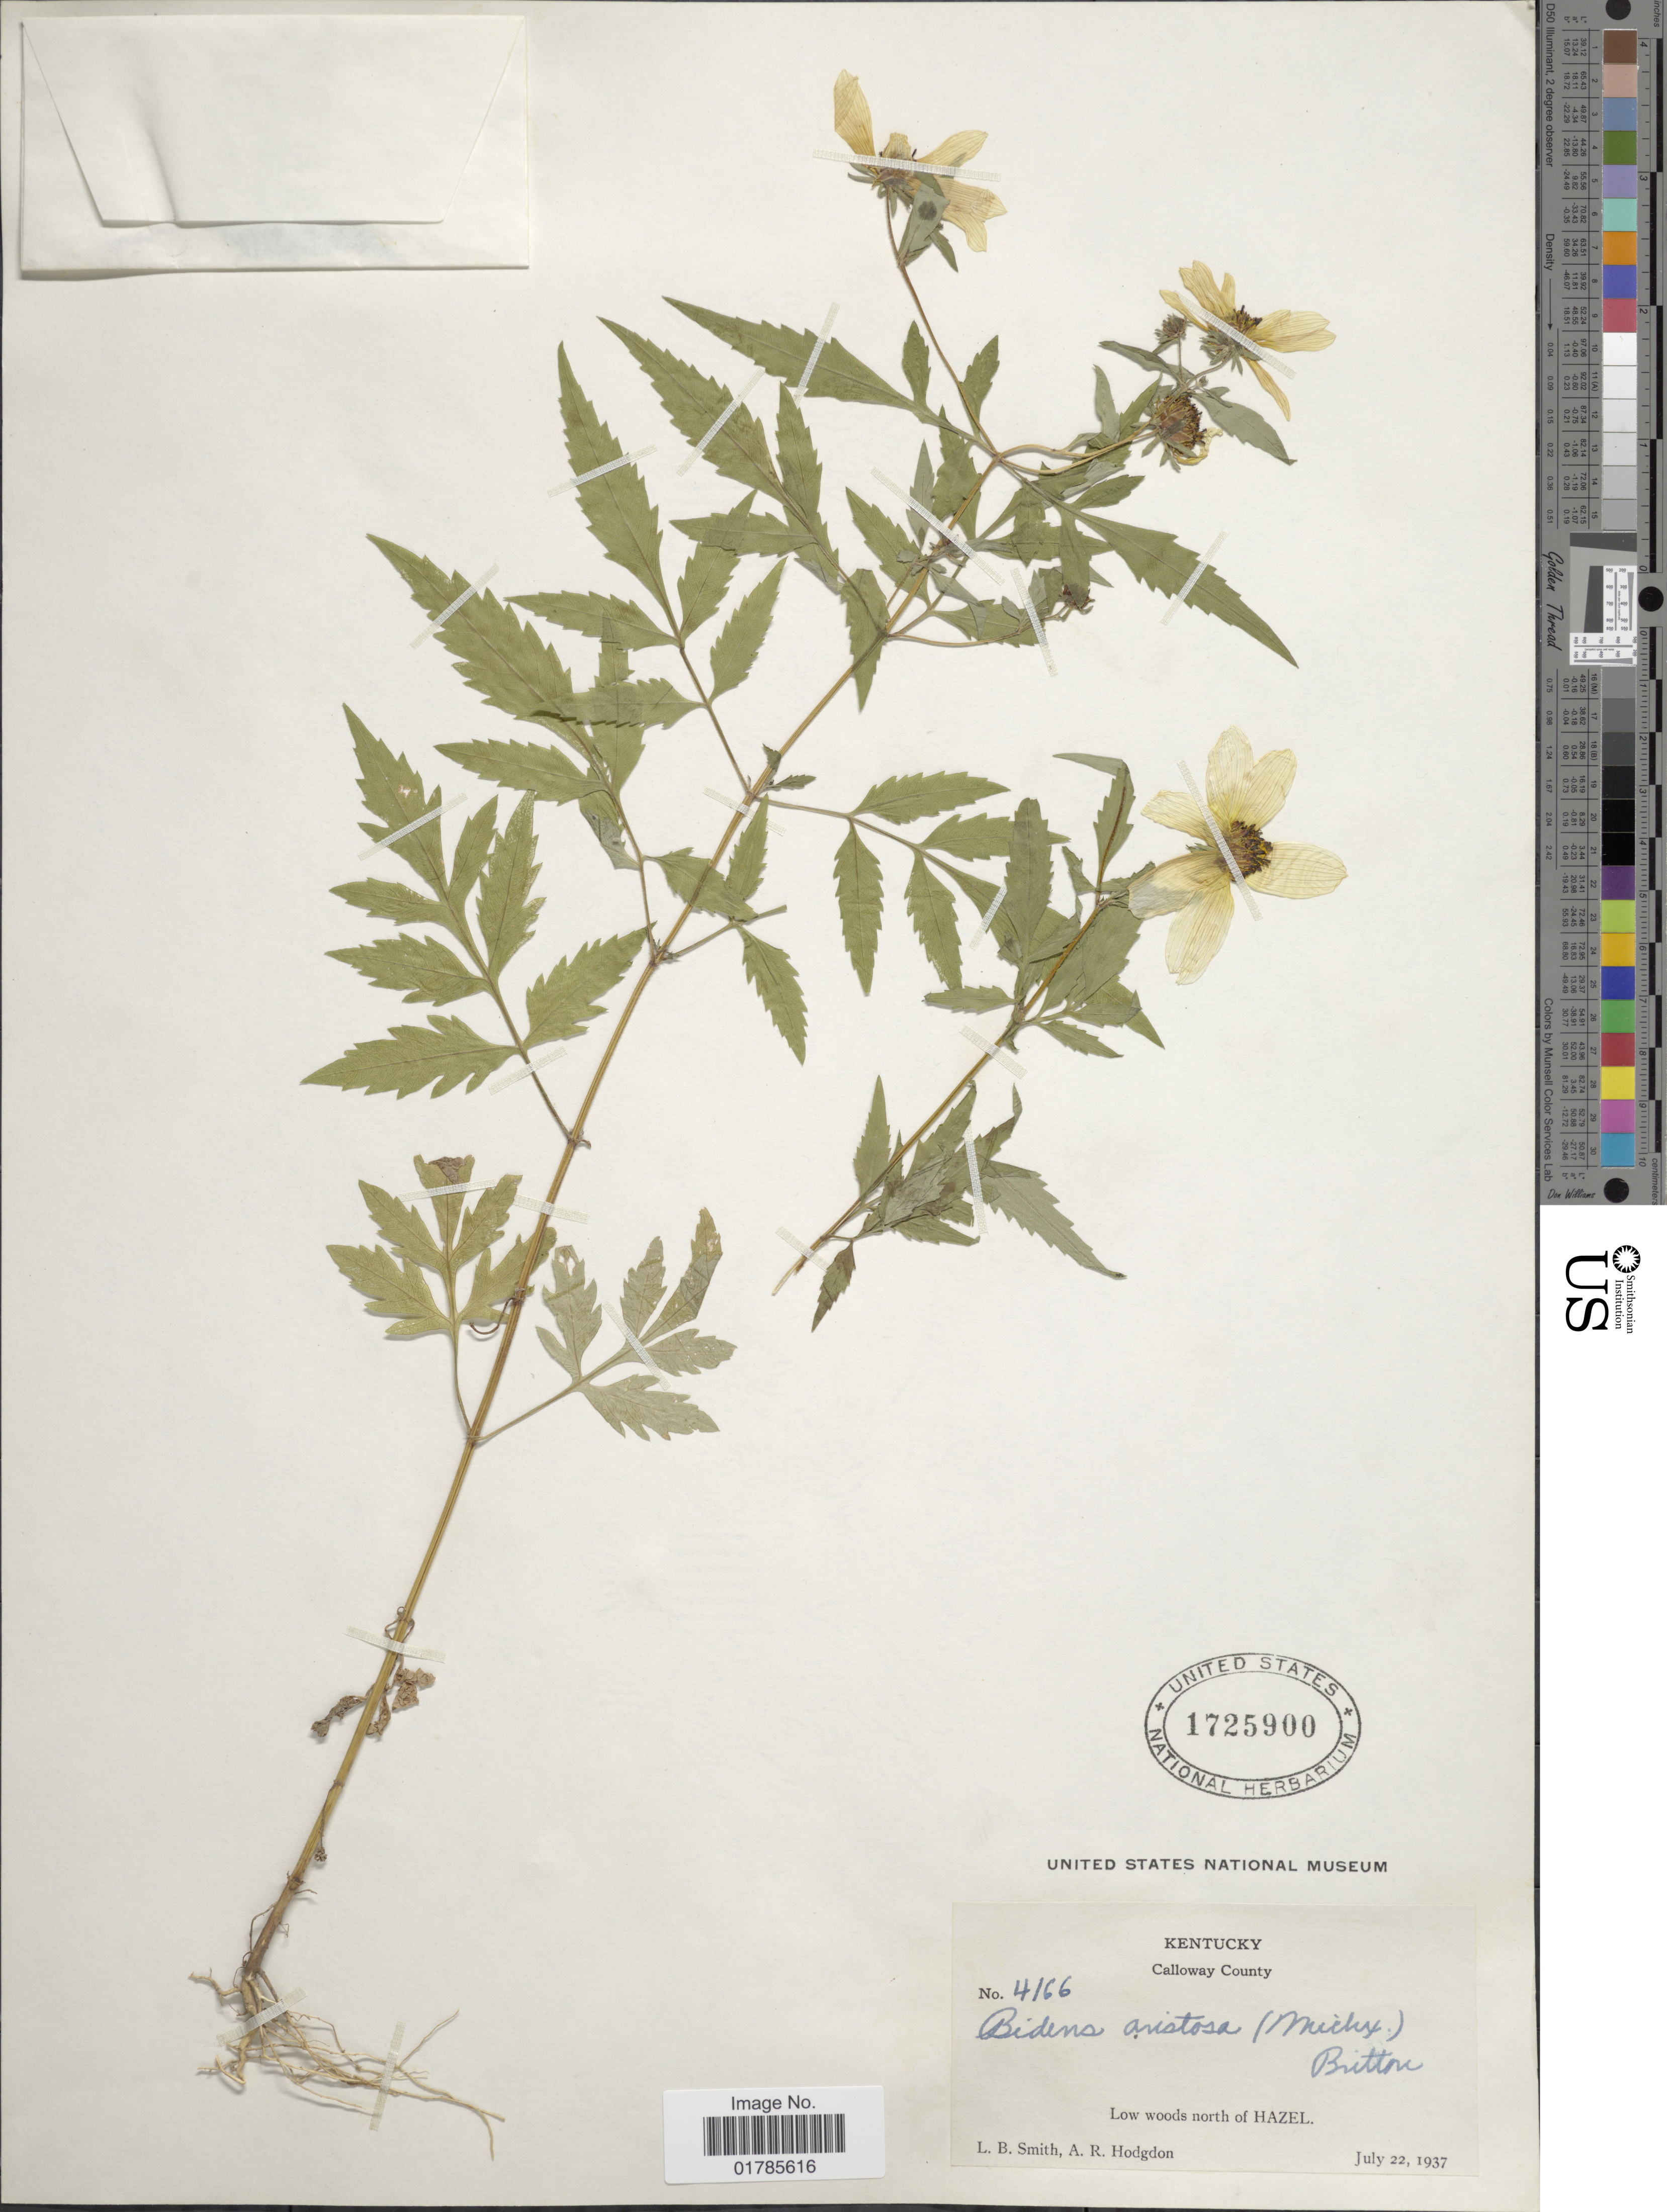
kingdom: Plantae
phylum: Tracheophyta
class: Magnoliopsida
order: Asterales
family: Asteraceae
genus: Bidens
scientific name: Bidens aristosa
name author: (Michx.) Britton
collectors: L. Smith & A. R. Hodgdon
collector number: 4166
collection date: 1937-07-22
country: United States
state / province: Kentucky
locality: Calloway County, Low woods north of Hazel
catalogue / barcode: US 1725900